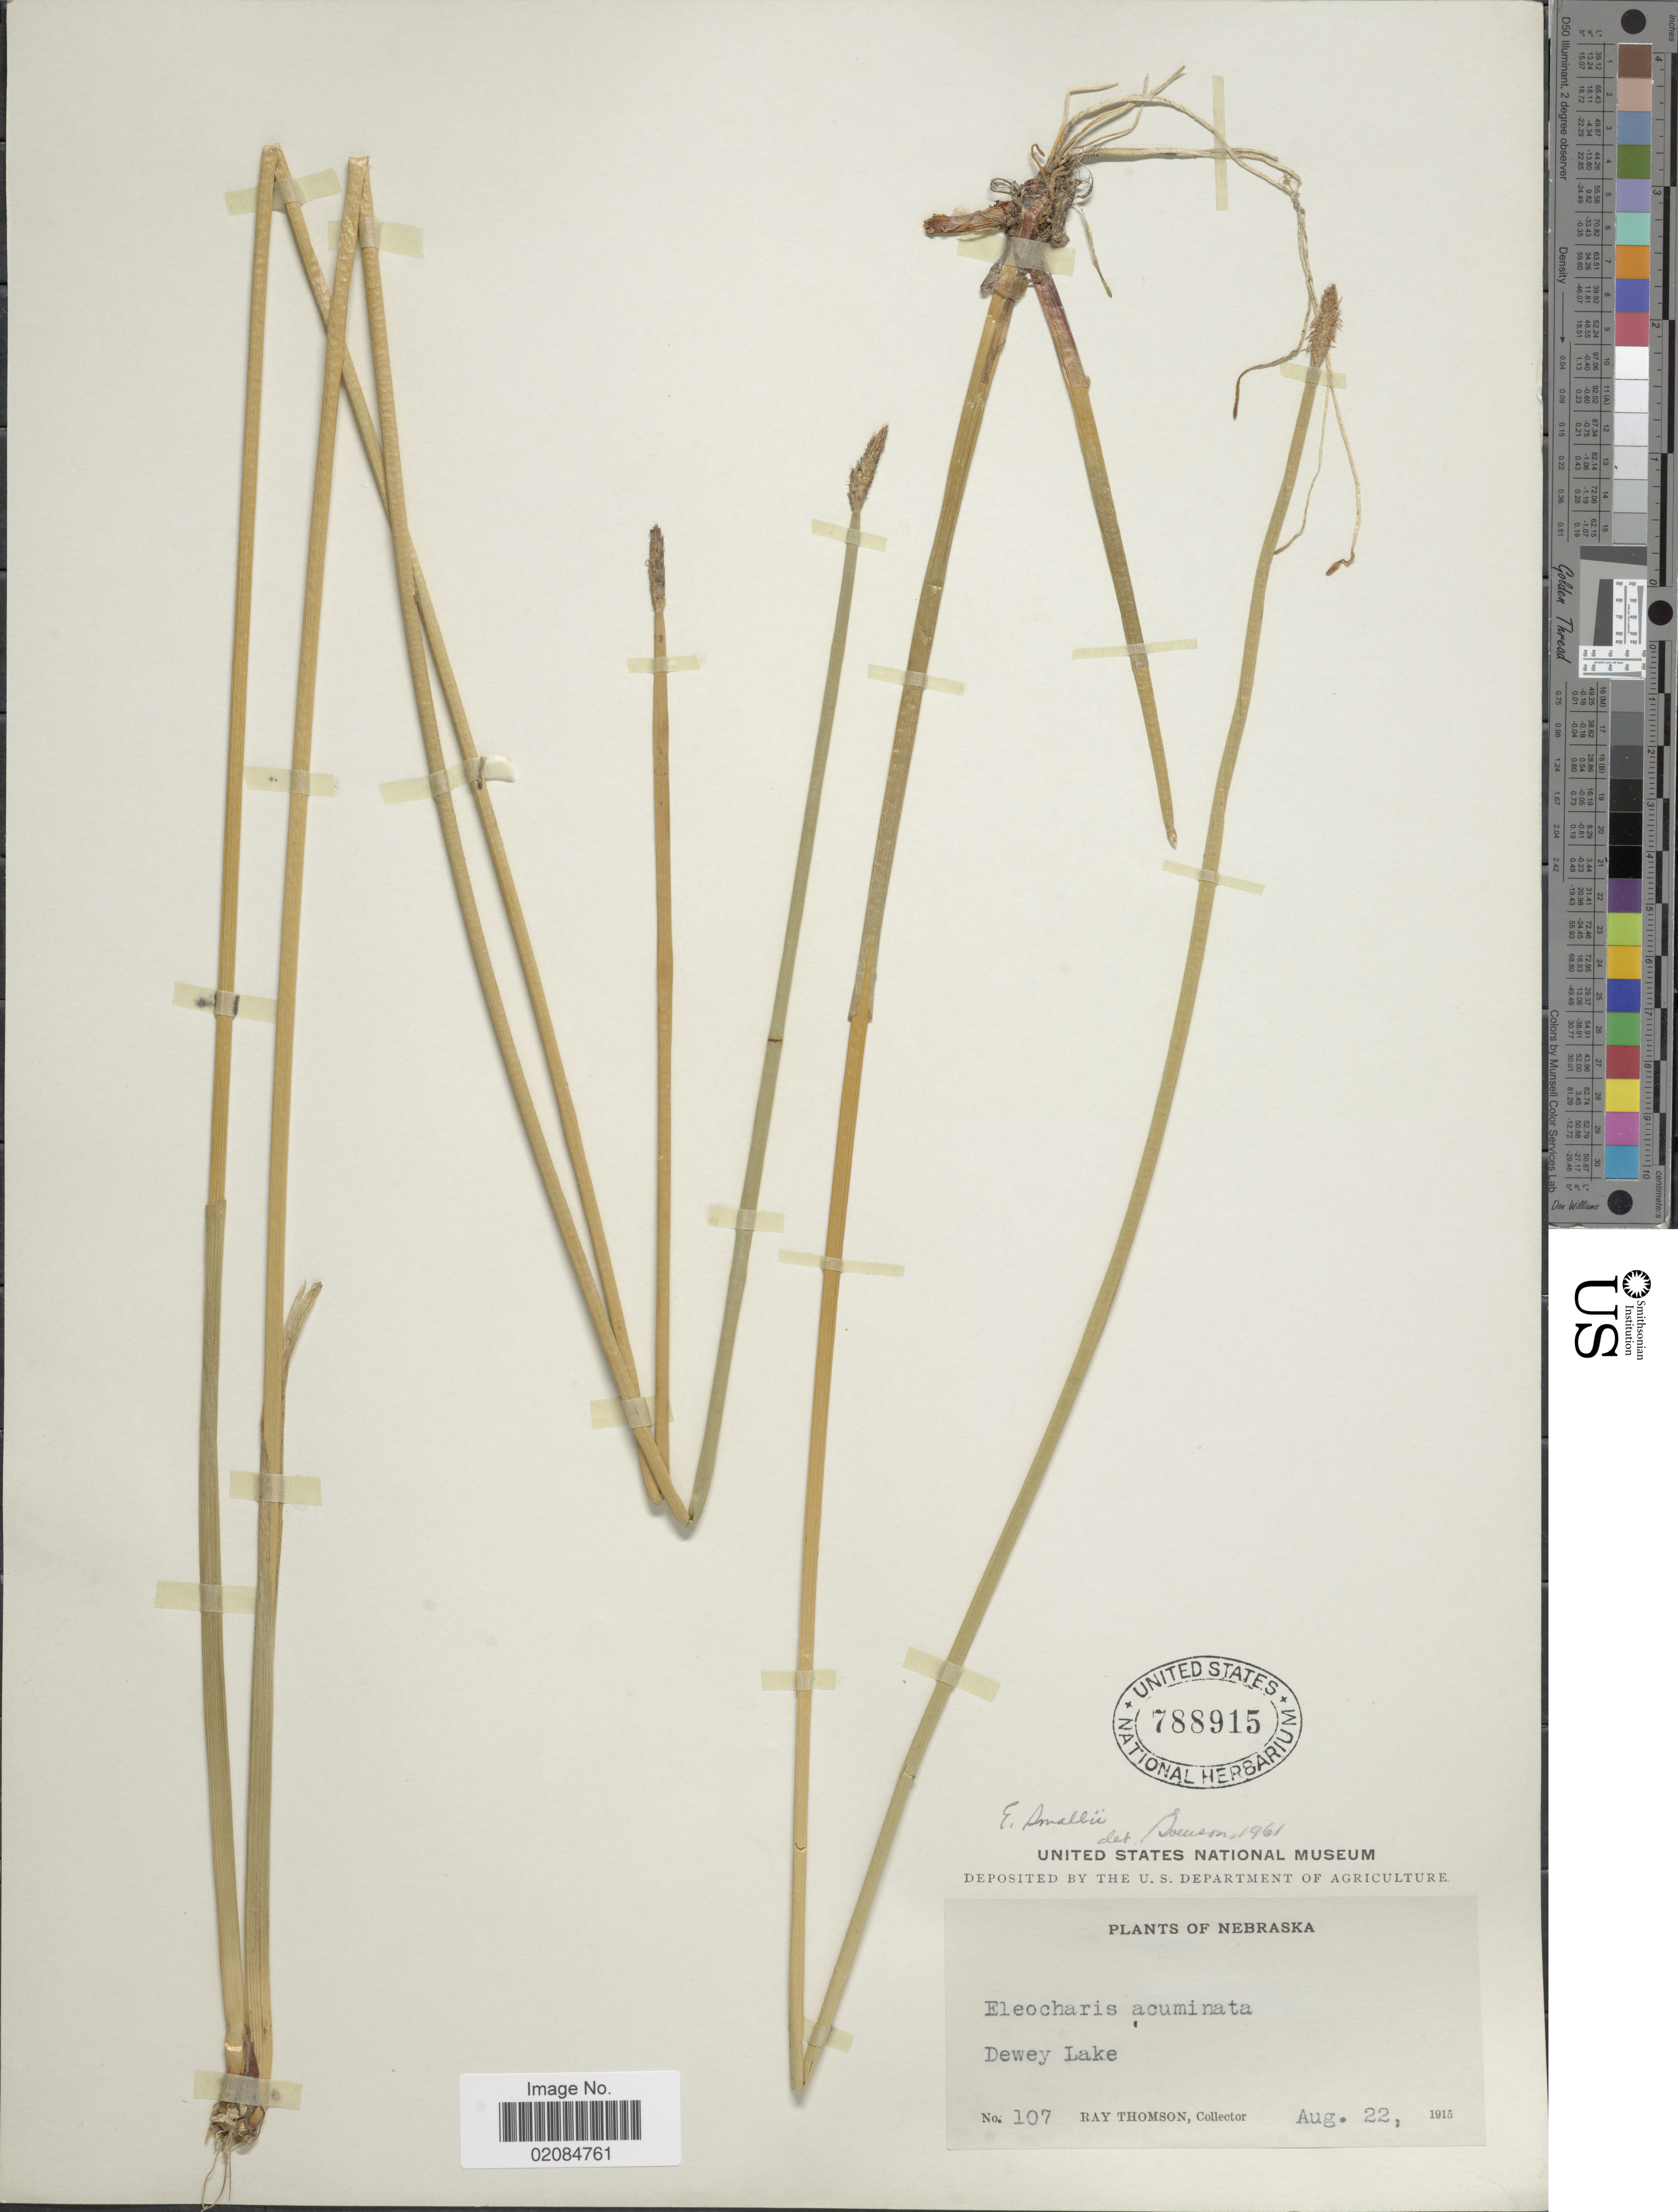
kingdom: Plantae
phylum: Tracheophyta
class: Liliopsida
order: Poales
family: Cyperaceae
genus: Eleocharis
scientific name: Eleocharis palustris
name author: (L.) Roem. & Schult.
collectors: R. Thomson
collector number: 107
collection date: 1915-08-22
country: United States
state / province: Nebraska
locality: Dewey Lake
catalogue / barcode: US 788915